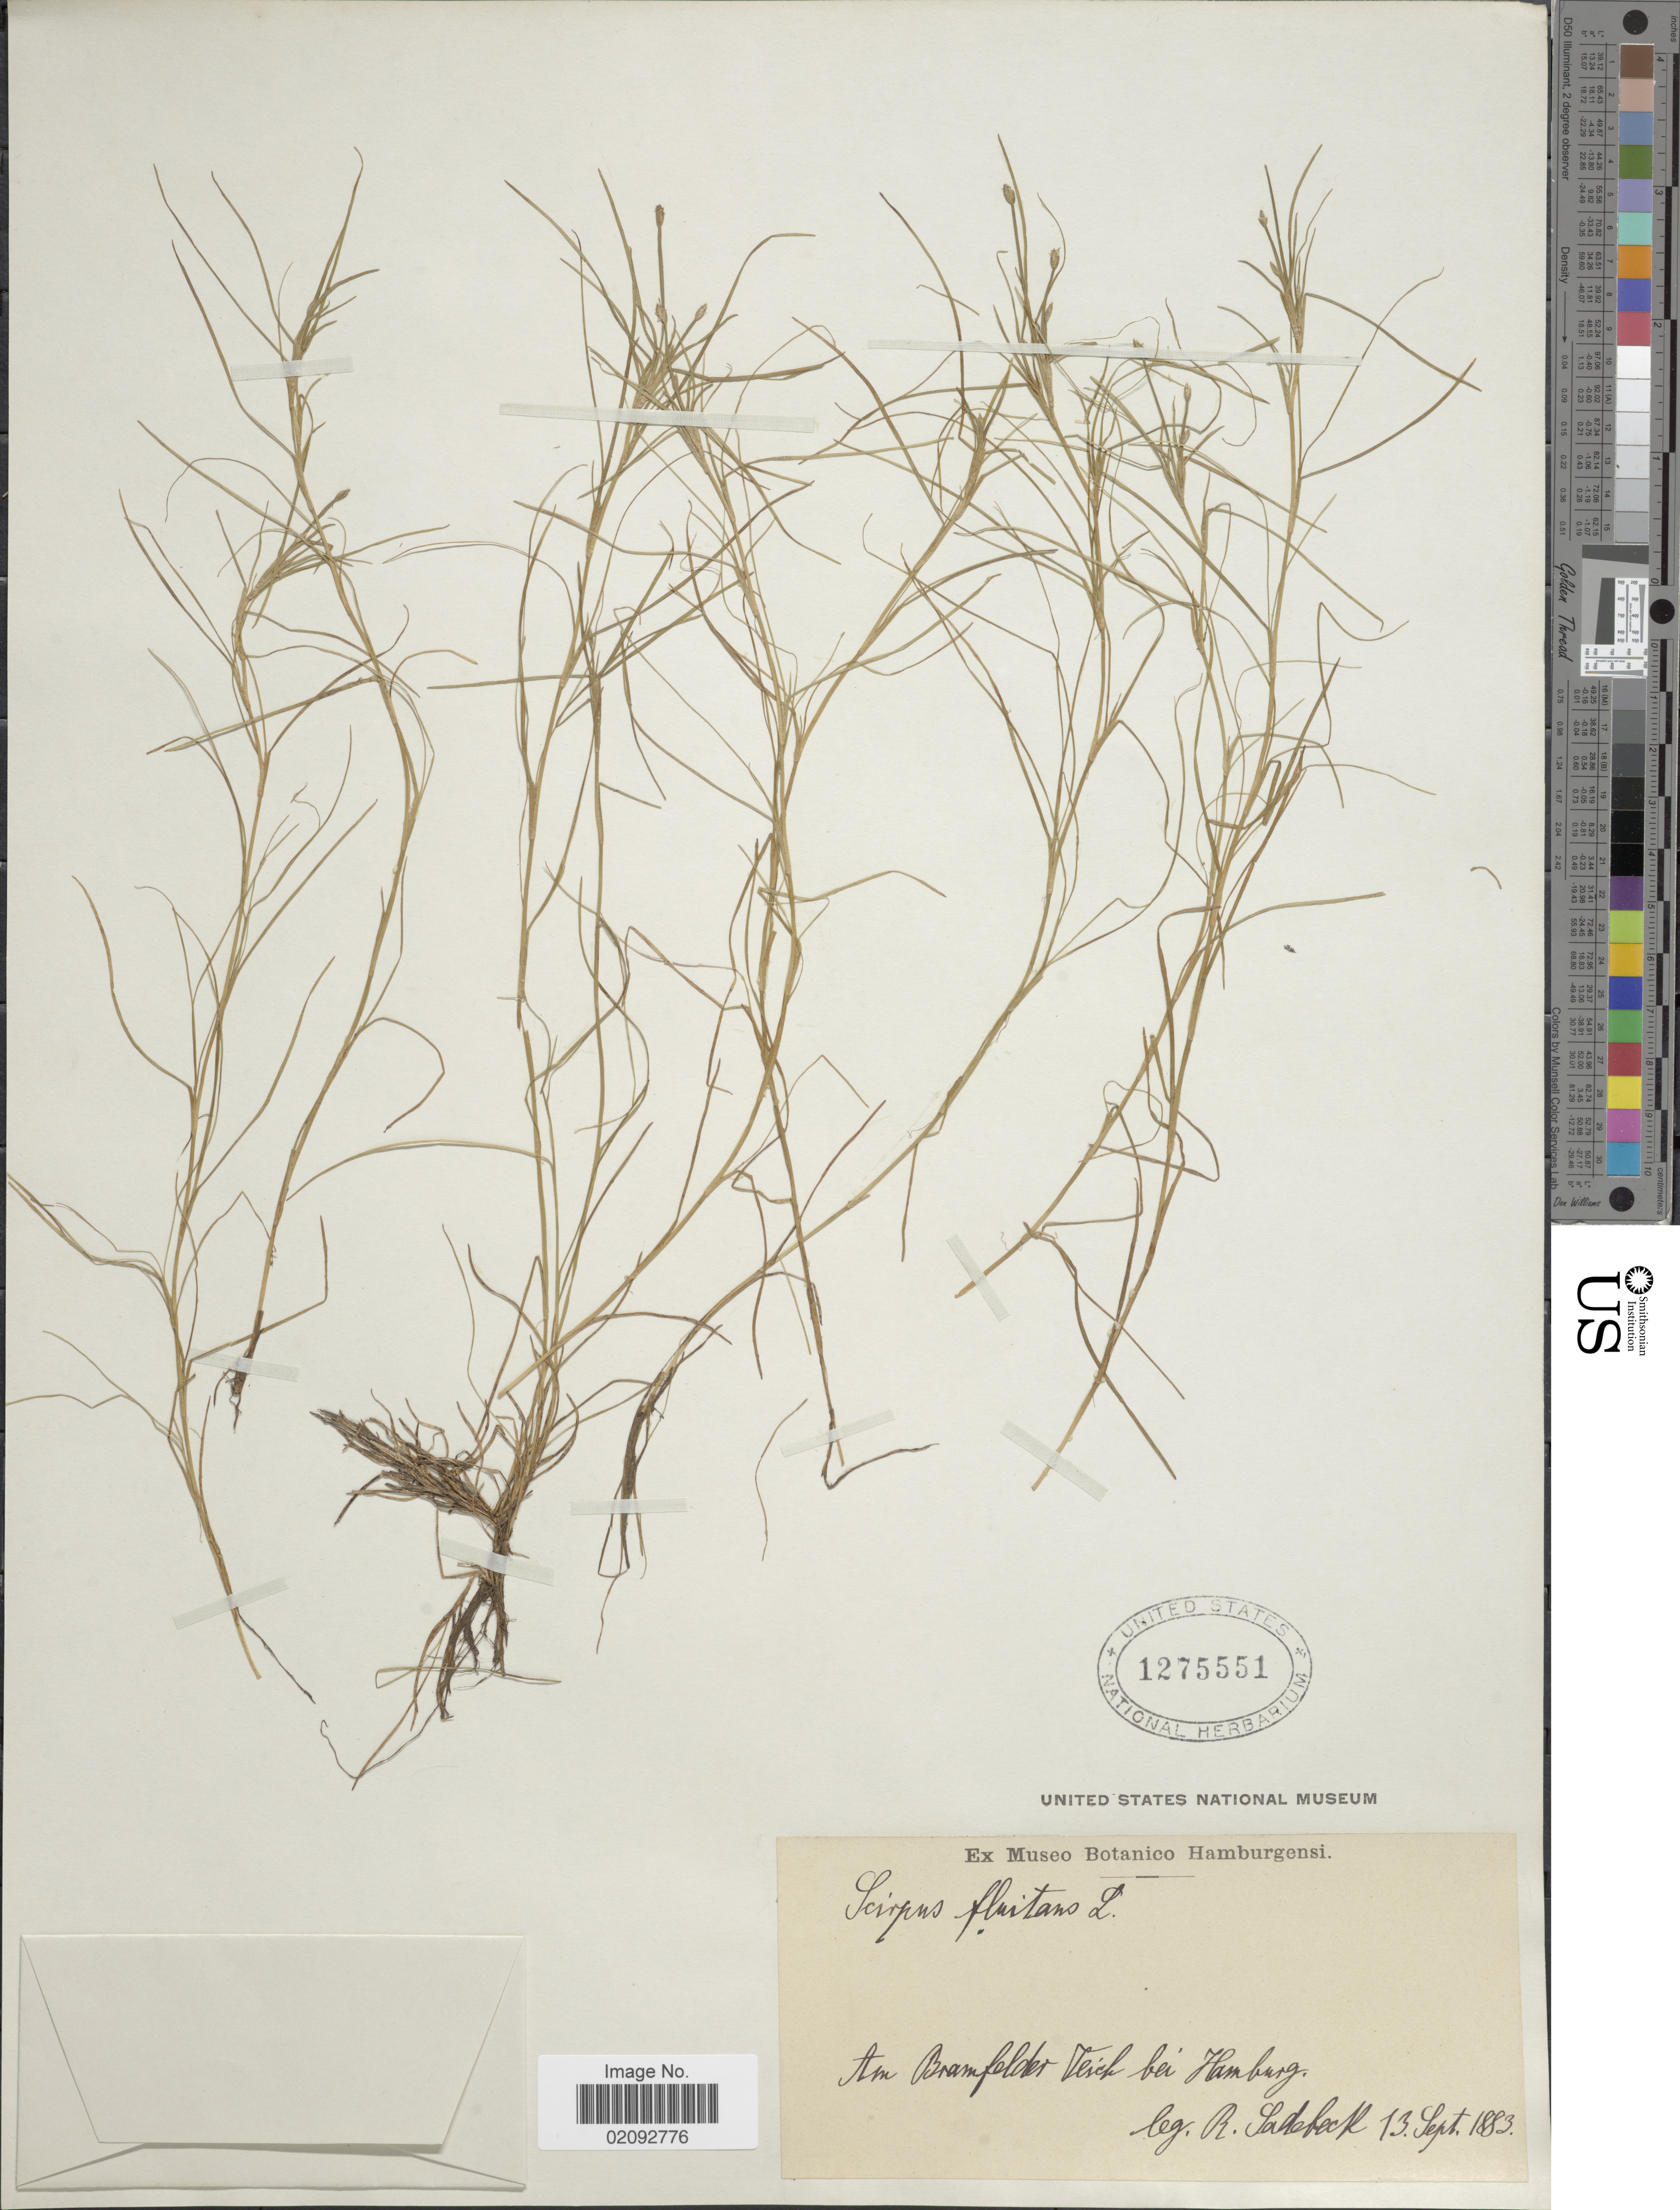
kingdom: Plantae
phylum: Tracheophyta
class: Liliopsida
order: Poales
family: Cyperaceae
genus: Isolepis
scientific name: Isolepis fluitans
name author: (L.) R. Br.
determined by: Strong, Mark T., (BOT), Smithsonian Institution - National Museum of Natural History (UNITED STATES)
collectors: R. Sadebeck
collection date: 1883-09-13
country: Germany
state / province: Hamburg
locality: Am Bramfelder Tesch bei Hamburg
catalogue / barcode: US 1275551